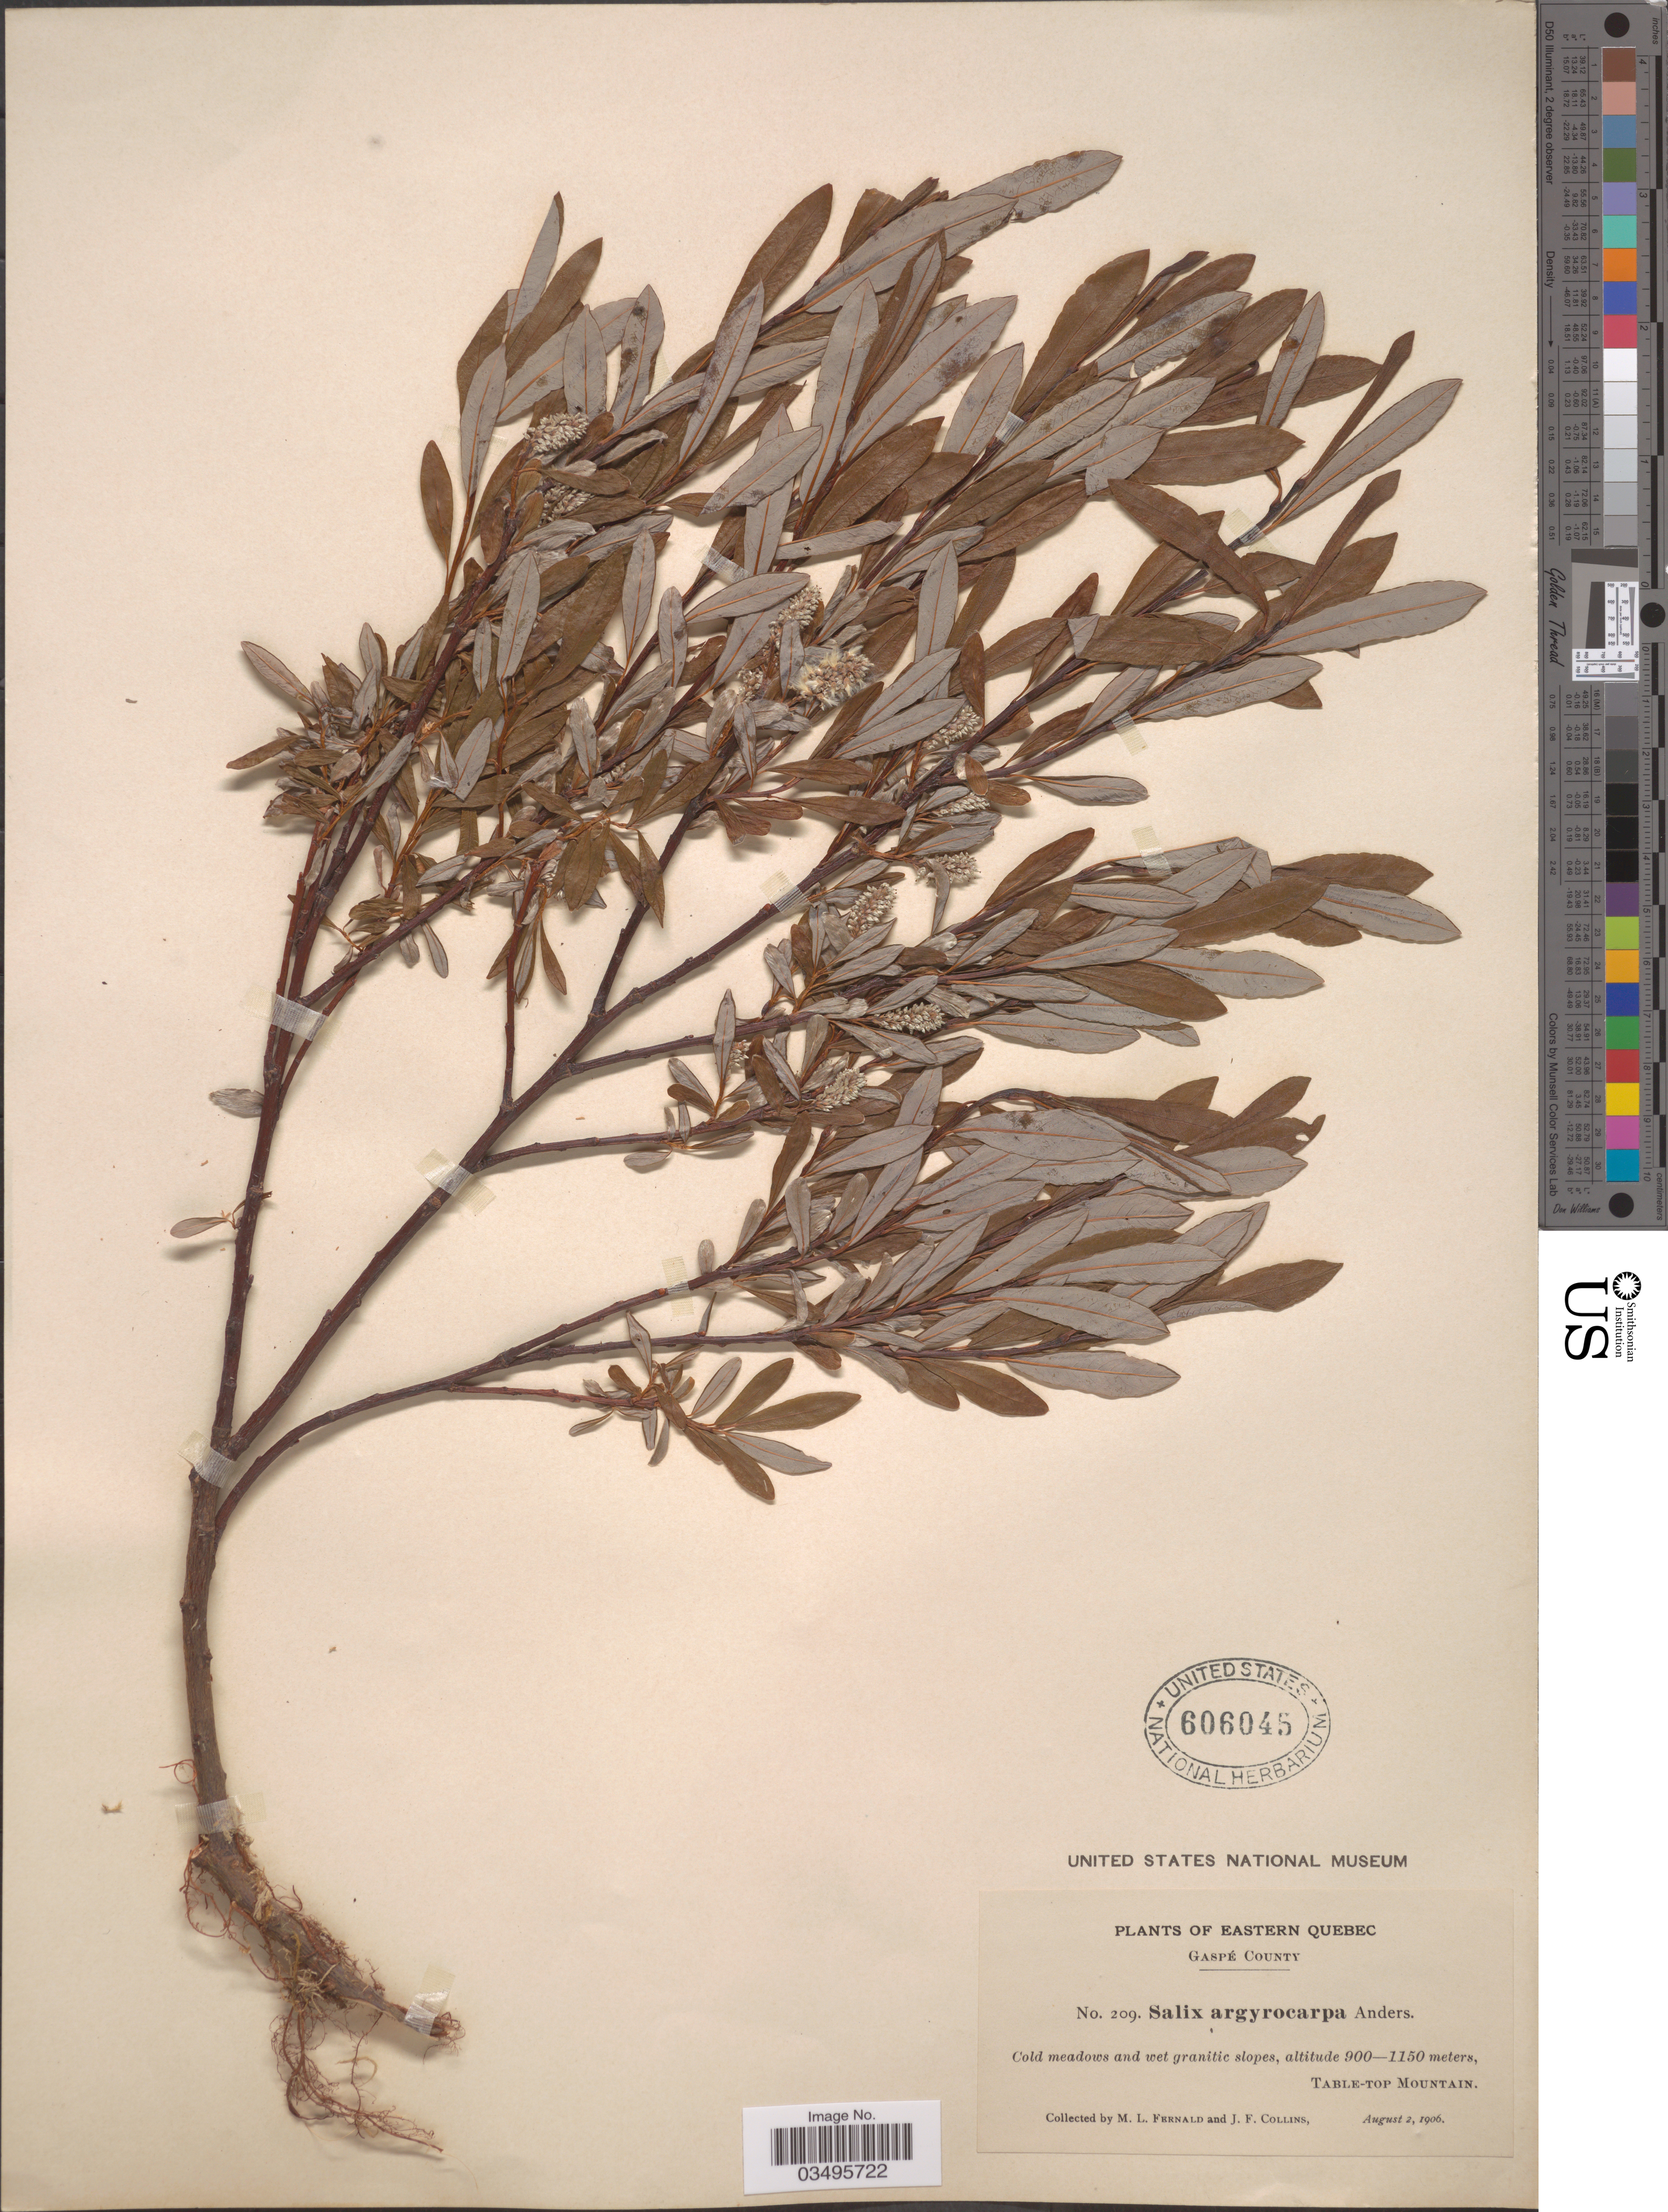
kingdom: Plantae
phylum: Tracheophyta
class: Magnoliopsida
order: Malpighiales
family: Salicaceae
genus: Salix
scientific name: Salix argyrocarpa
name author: L. Andersson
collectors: M. L. Fernald & J. Collins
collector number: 209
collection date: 1906-08-02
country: Canada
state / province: Quebec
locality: Eastern Quebec. Gaspé County. Table-Top Mountain.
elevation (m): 900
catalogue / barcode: US 606045